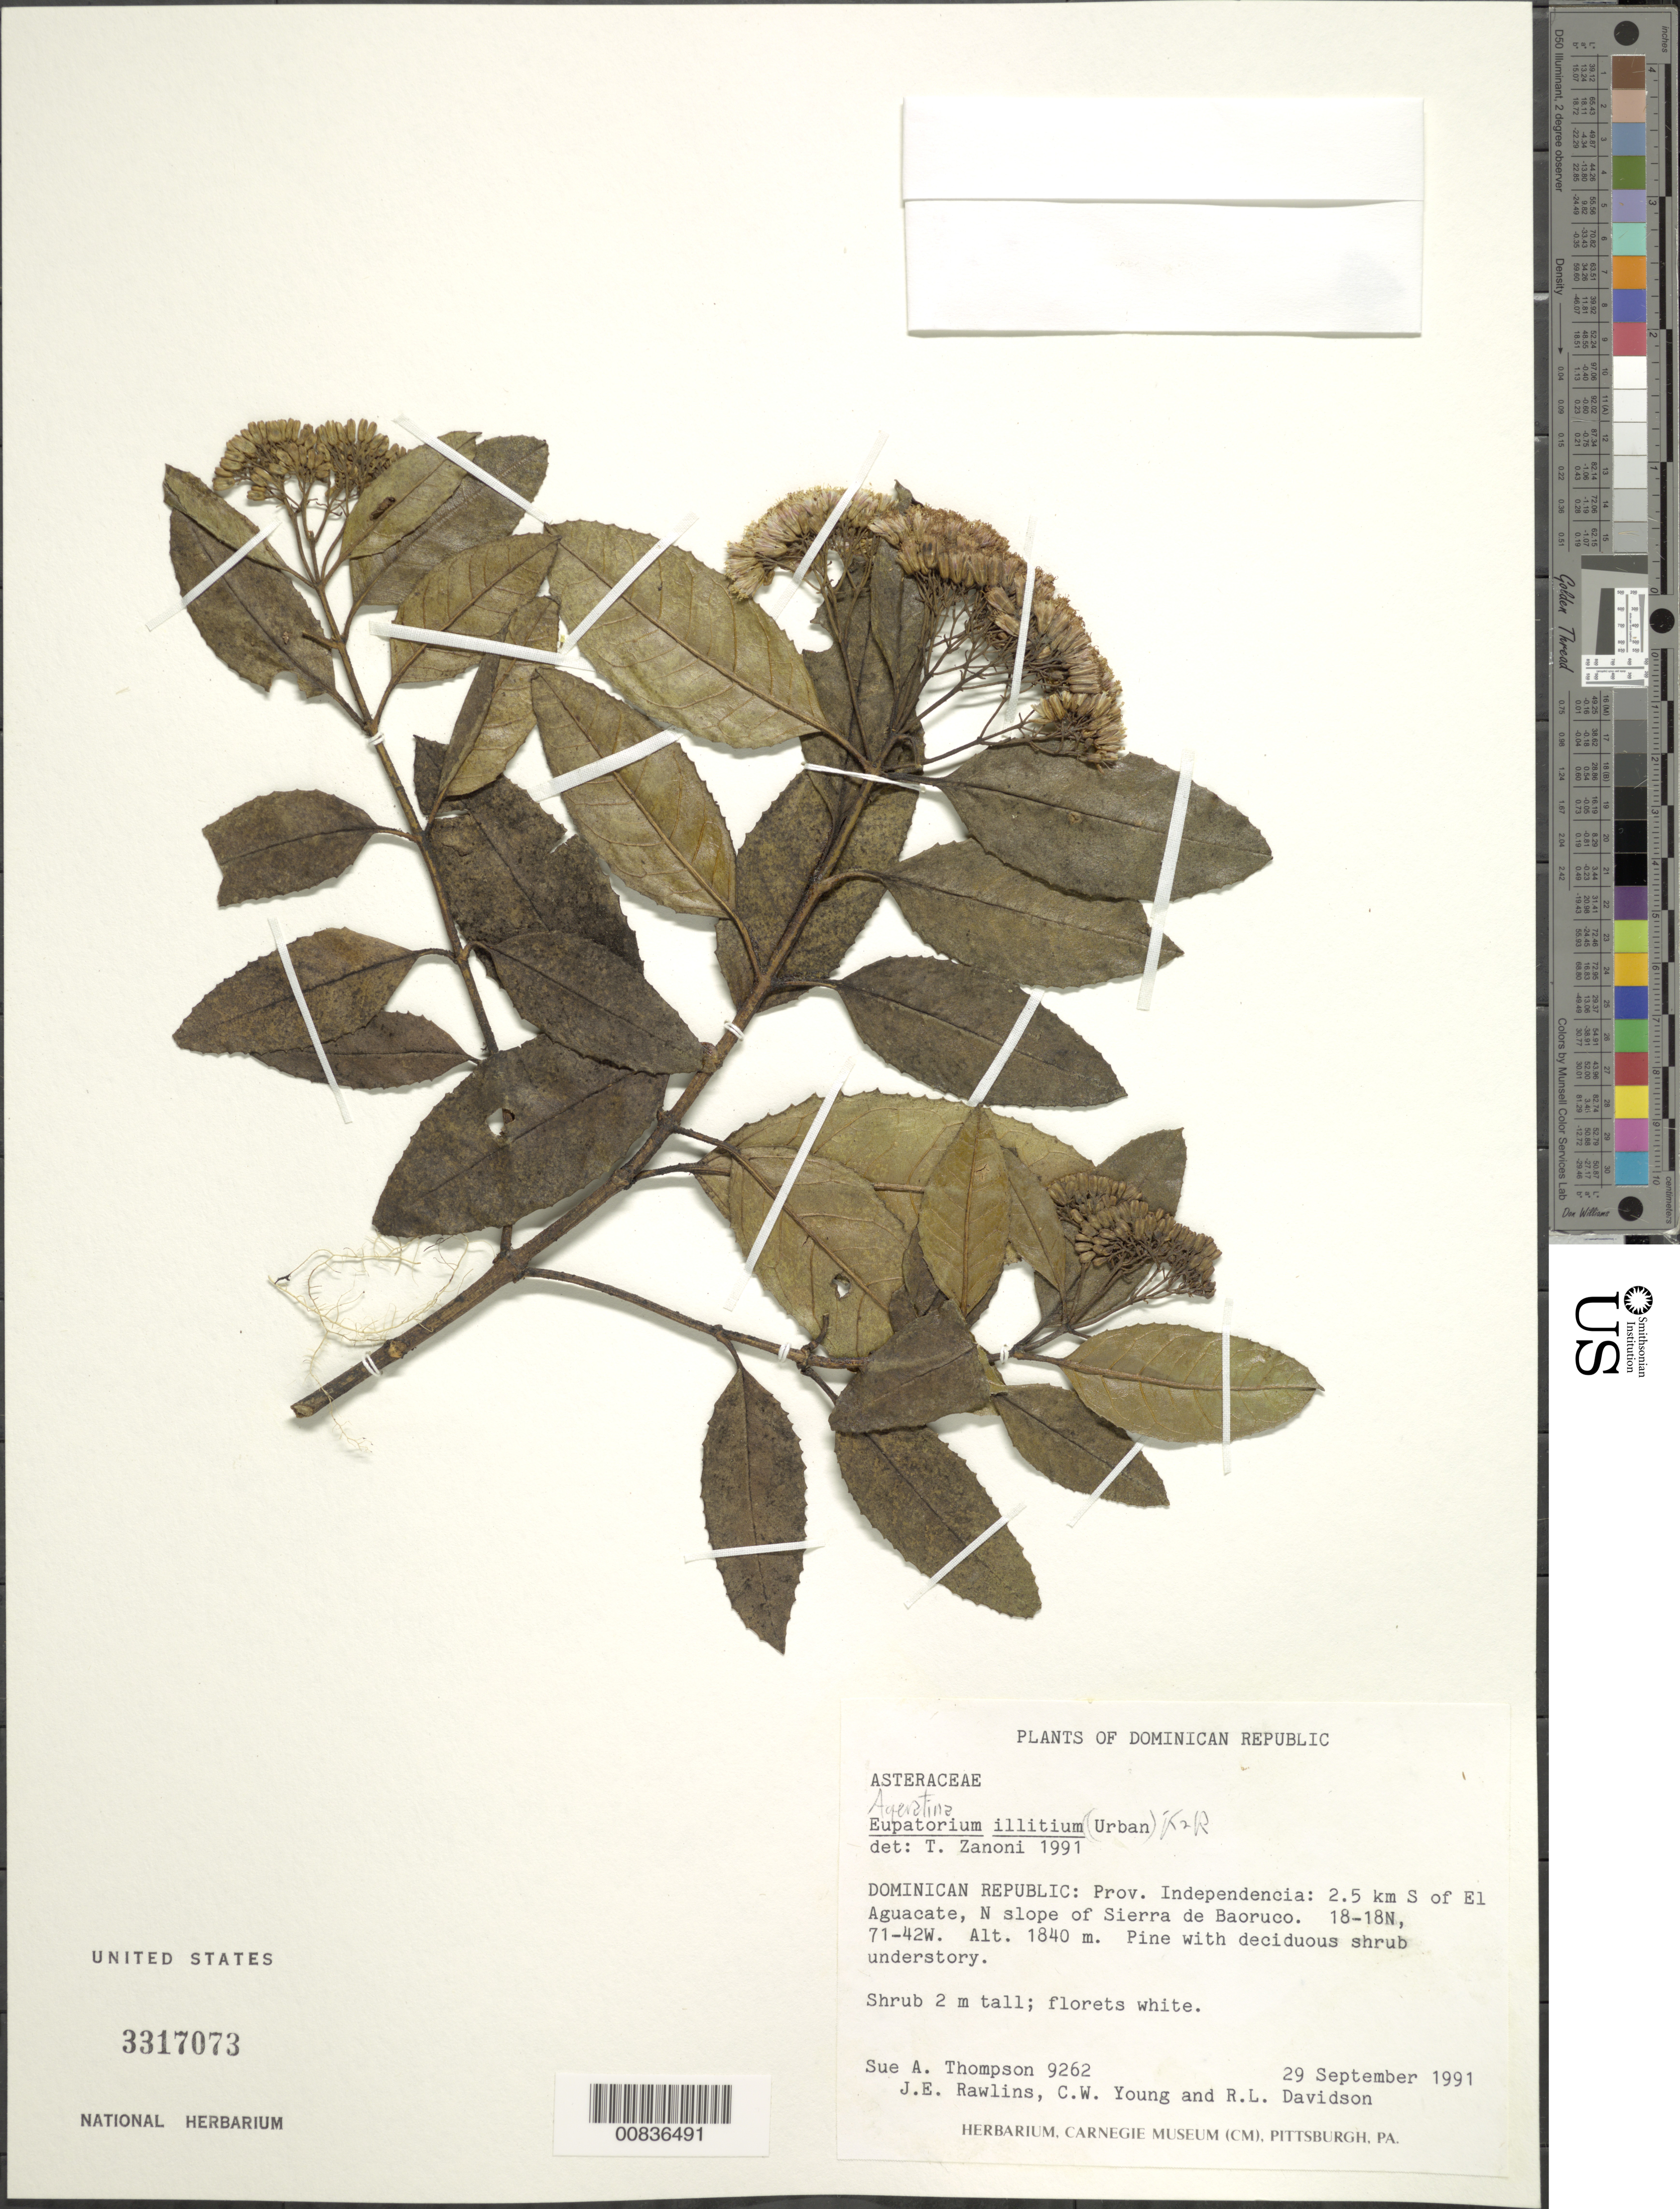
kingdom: Plantae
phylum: Tracheophyta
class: Magnoliopsida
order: Asterales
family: Asteraceae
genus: Ageratina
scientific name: Ageratina illita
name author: (Urb.) R.M. King & H. Rob.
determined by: Zanoni, T. A., (NY), New York Botanical Garden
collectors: S. A. Thompson, J. Rawlins, C. Young & R. Davidson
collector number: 9262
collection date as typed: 29 Sep 1991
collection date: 1991-09-29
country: Dominican Republic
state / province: Independencia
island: Hispaniola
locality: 2.5 km S of El Aguacate, N slope of Sierra de Baoruco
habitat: Pine with deciduous shrub understory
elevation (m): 1840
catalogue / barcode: US 3317073